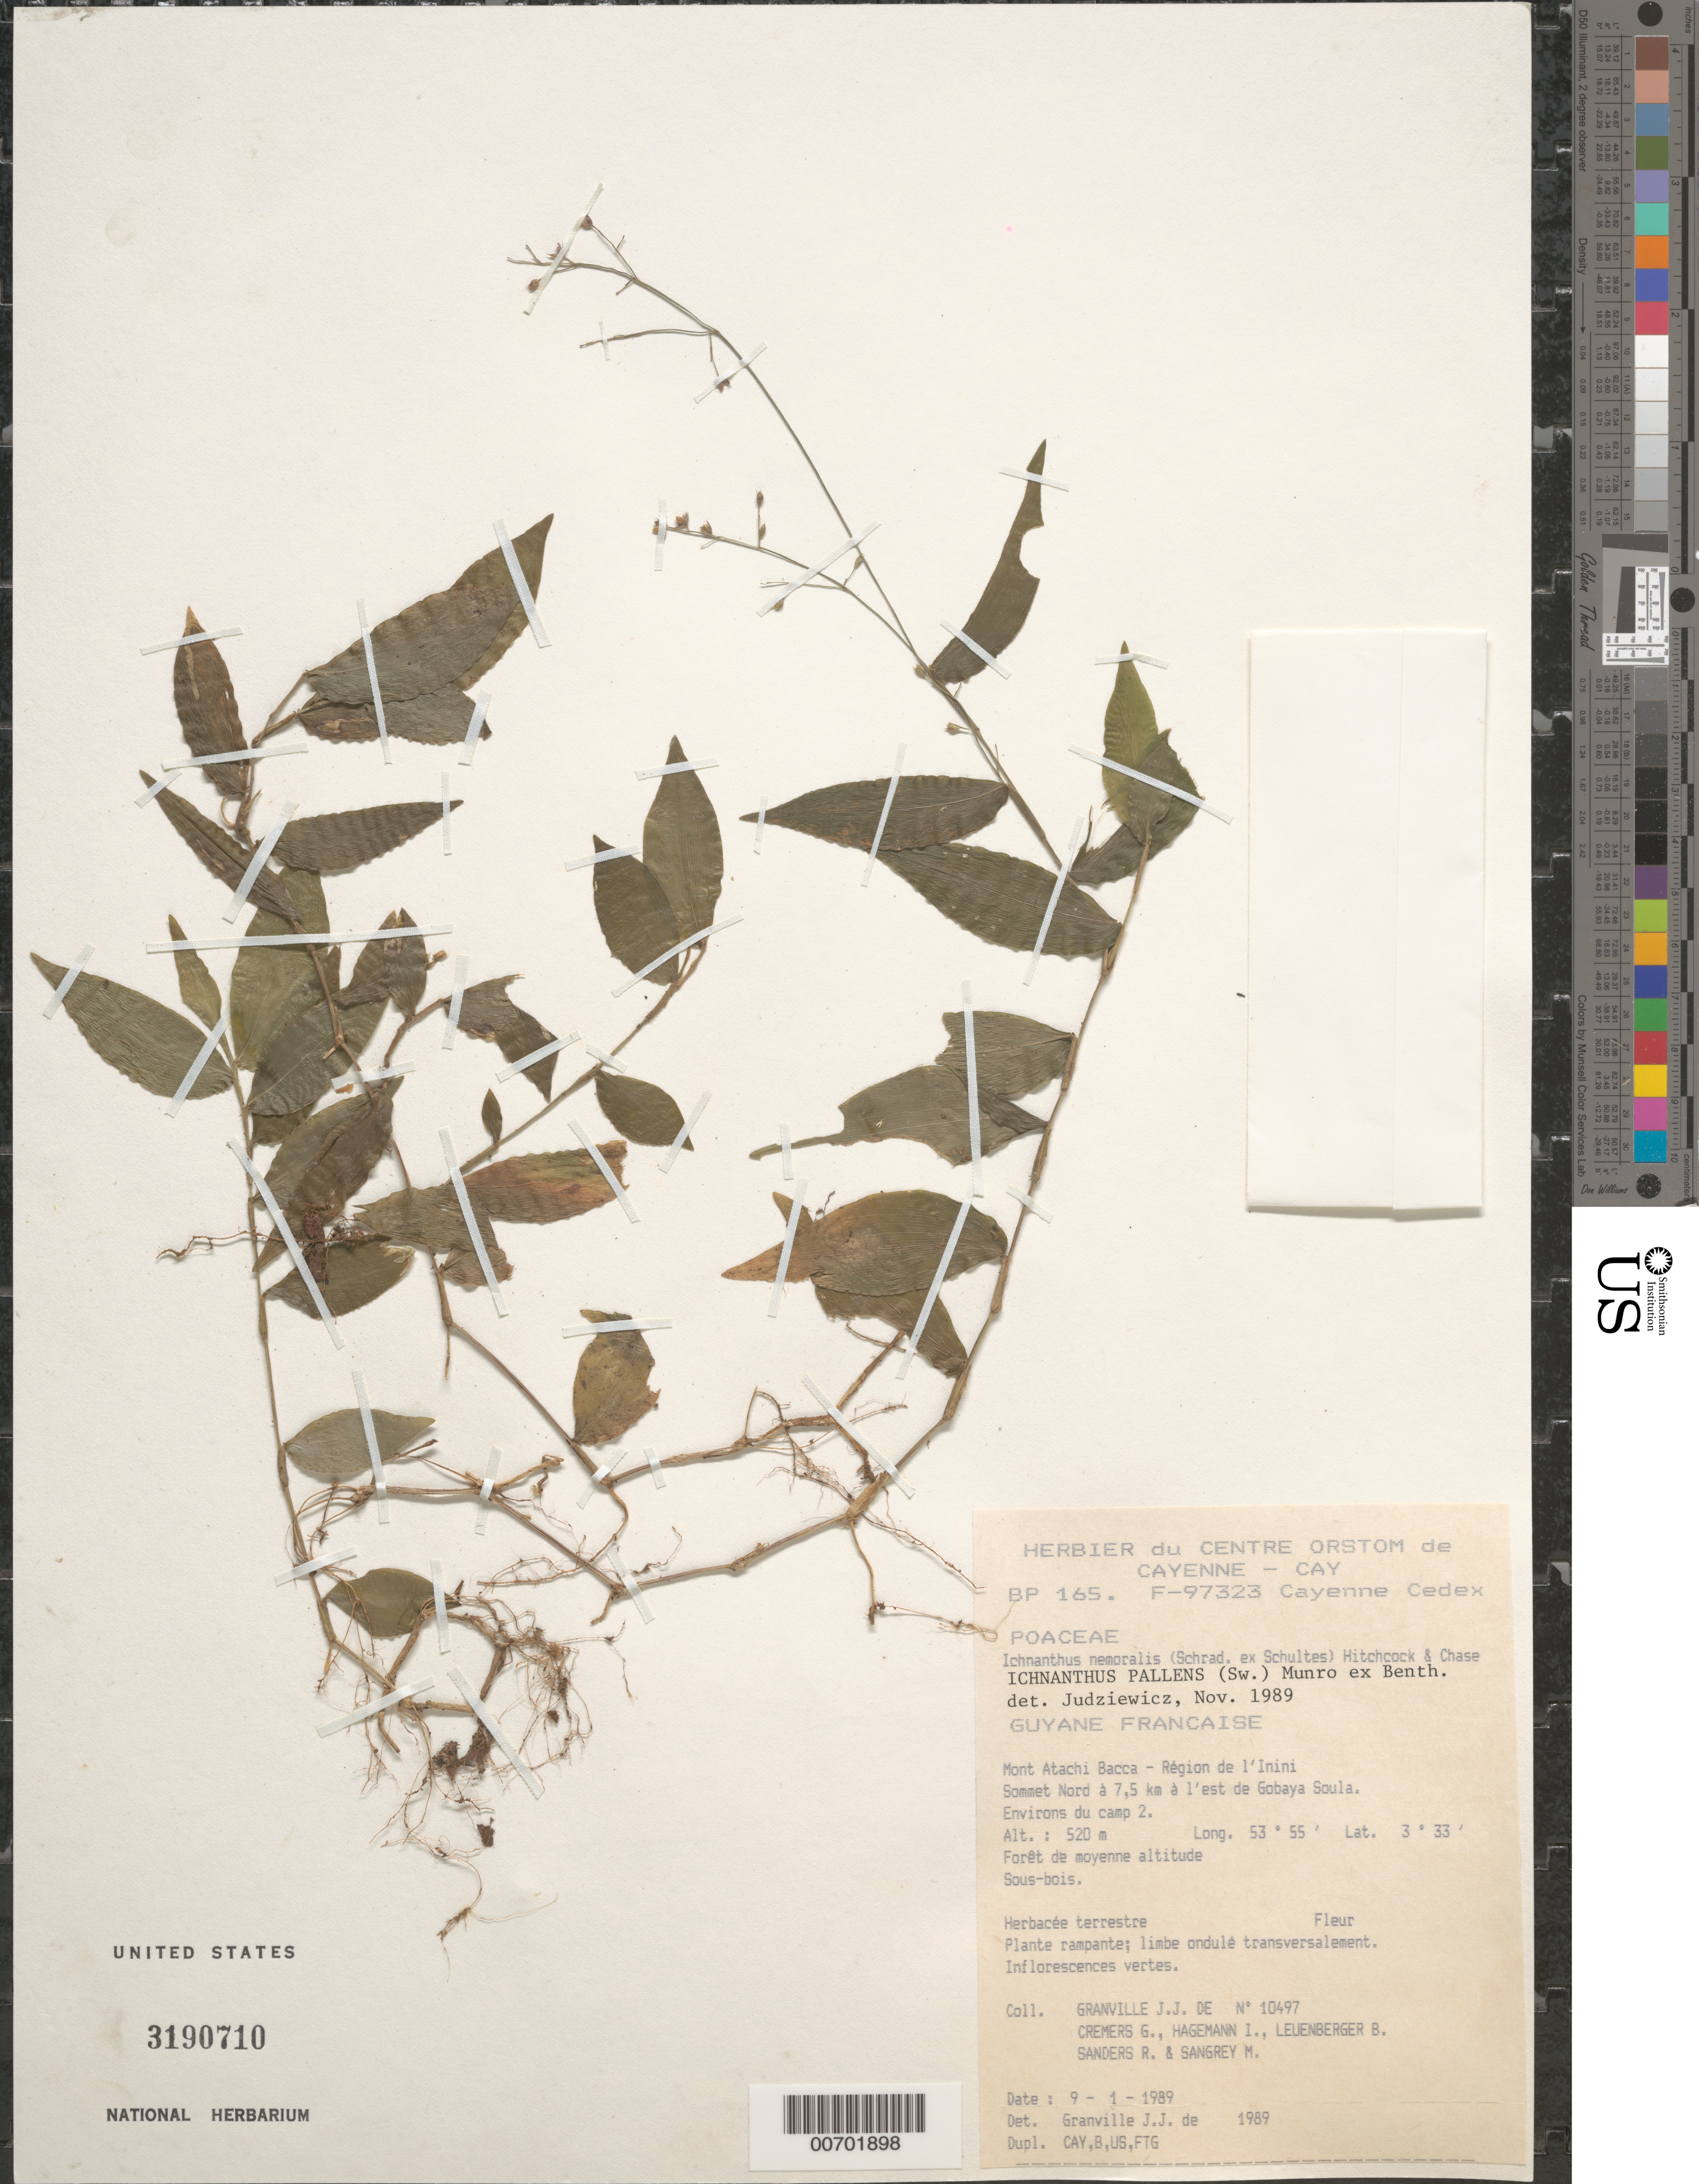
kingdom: Plantae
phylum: Tracheophyta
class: Liliopsida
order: Poales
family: Poaceae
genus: Ichnanthus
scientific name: Ichnanthus pallens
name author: (Sw.) Munro ex Benth.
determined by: Judziewicz, E. J.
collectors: J.-J. de Granville, G. Cremers, J. Hagemann, B. E. Leuenberger & M. S. Sangrey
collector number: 10497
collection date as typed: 9-Jan-89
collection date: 1989-01-09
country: French Guiana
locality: Mont Atachi Bacca, région de l'Inini. Sommet nord, a 7.5 km a l'est de Gobaya Soula. Env. du camp 2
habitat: Med height forest, understory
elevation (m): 520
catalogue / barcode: US 3190710